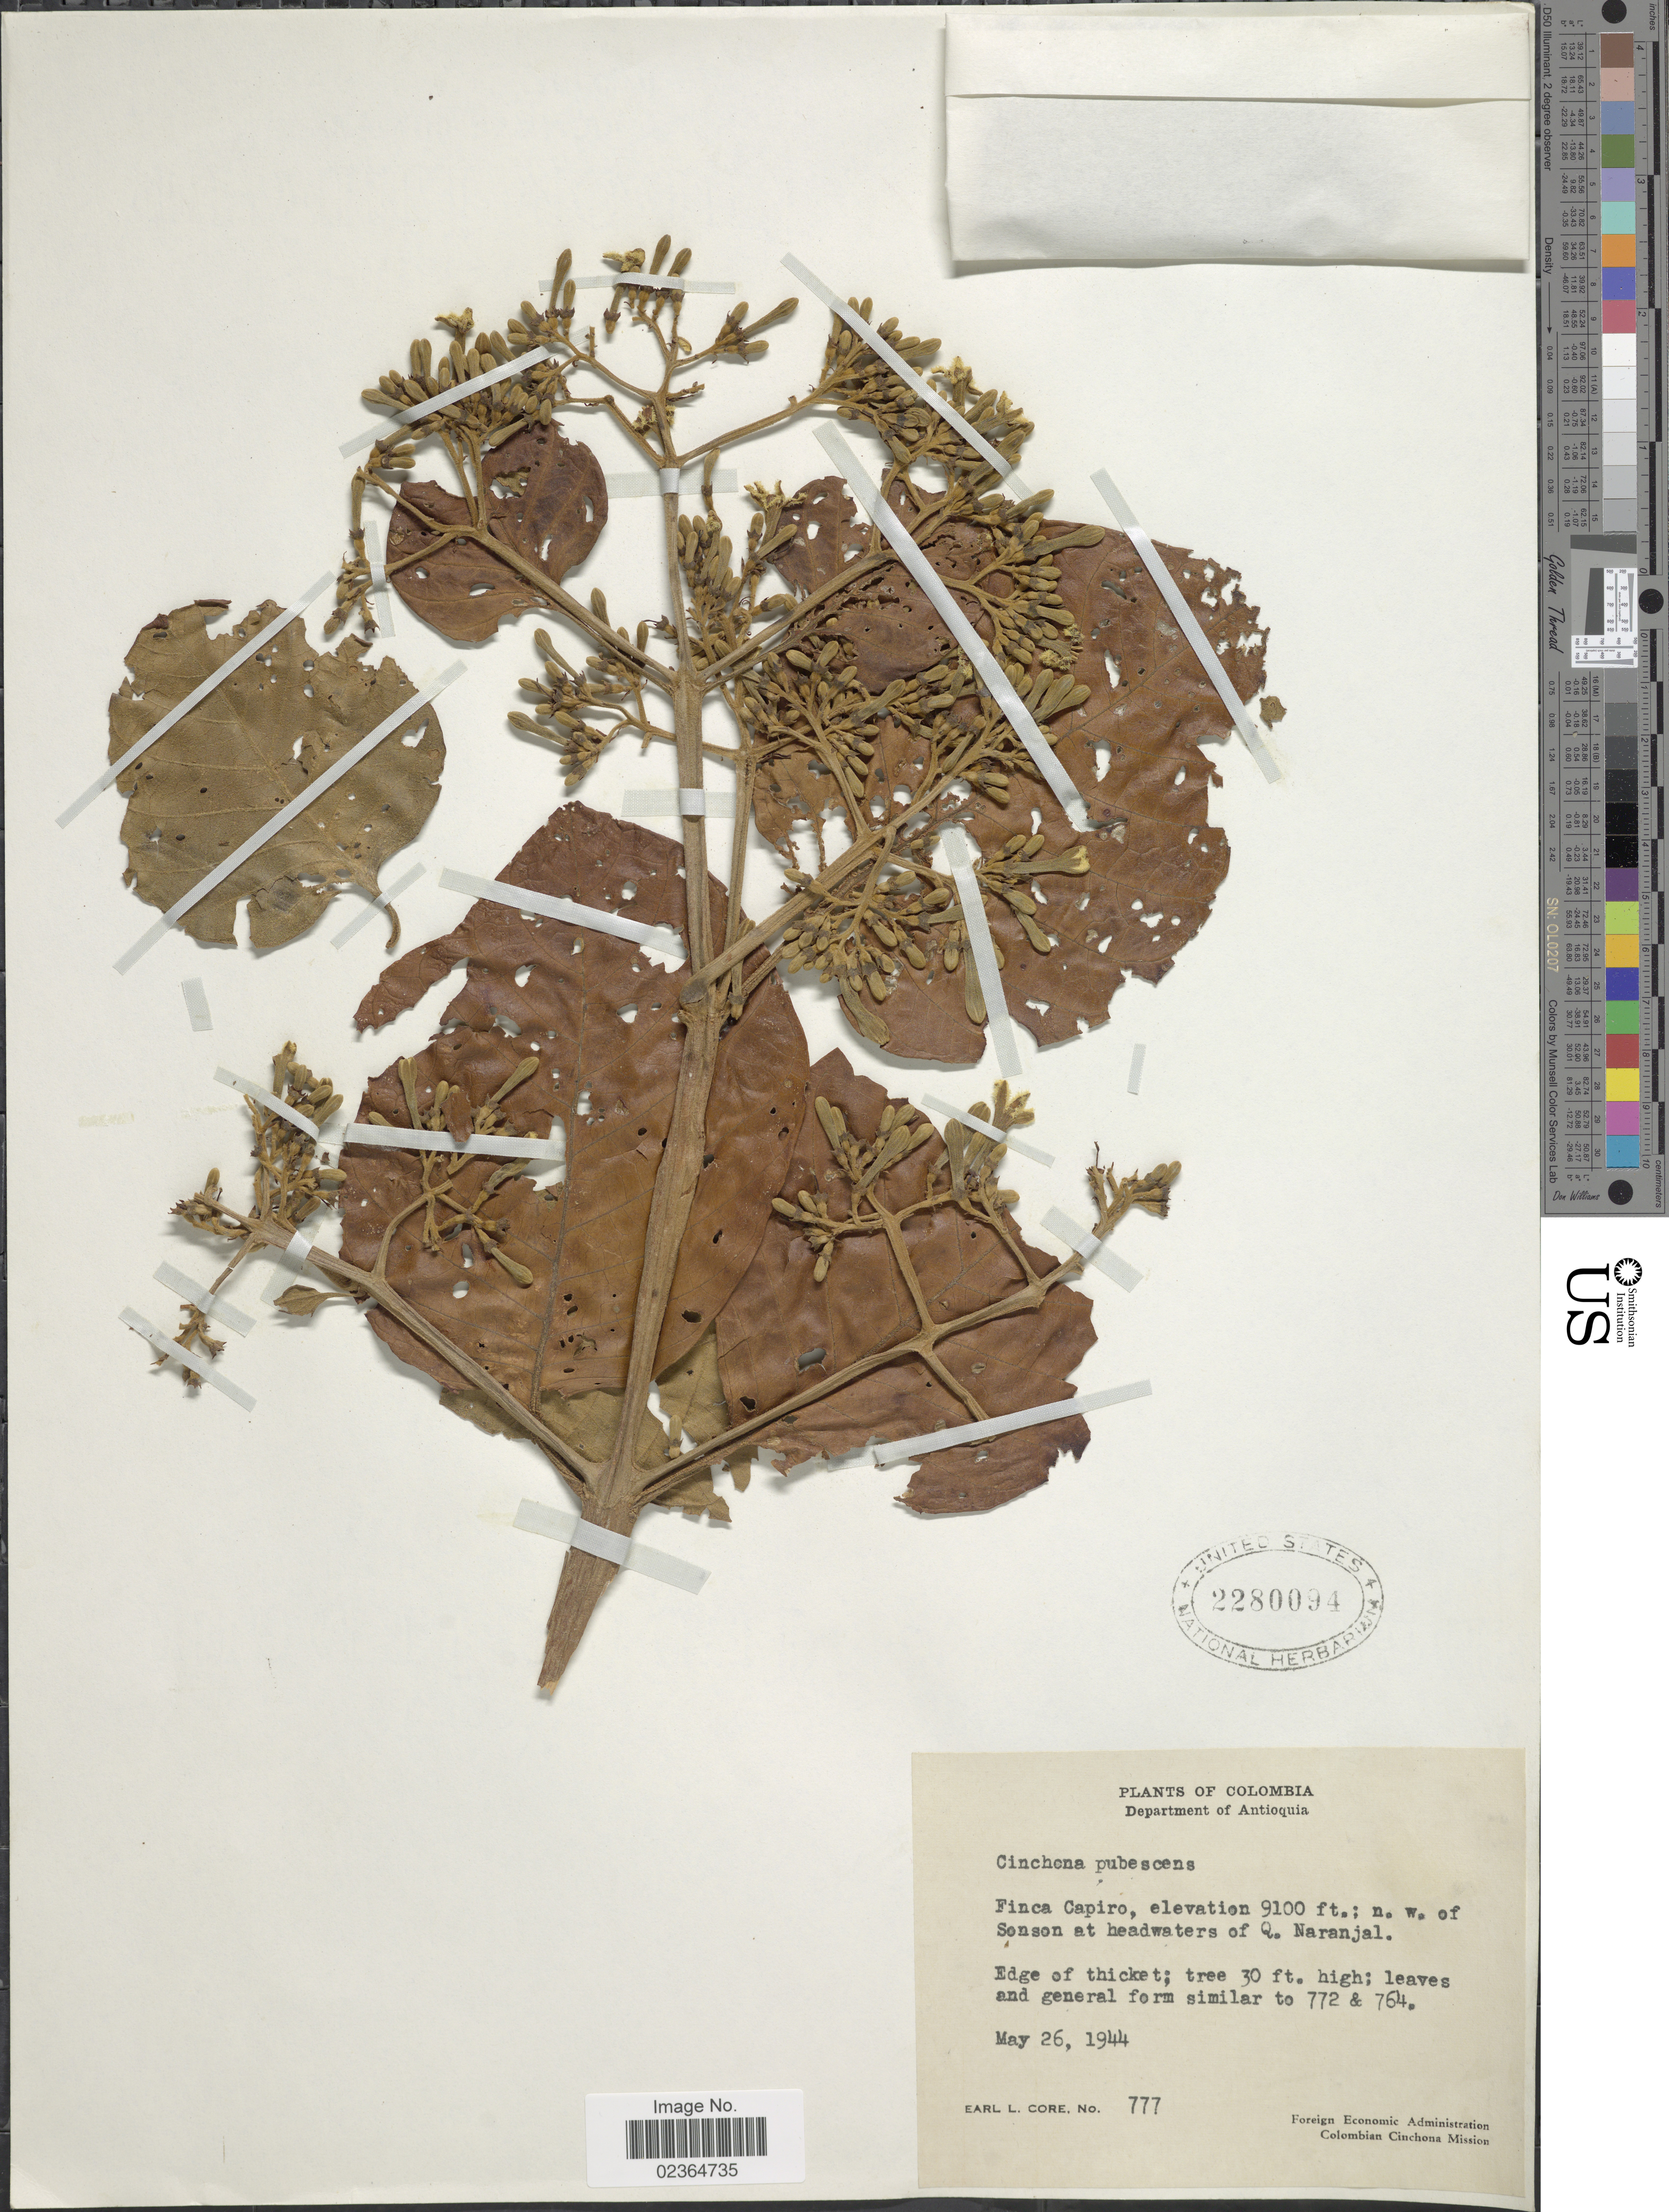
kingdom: Plantae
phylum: Tracheophyta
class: Magnoliopsida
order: Gentianales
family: Rubiaceae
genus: Cinchona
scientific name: Cinchona pubescens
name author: Vahl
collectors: E. L. Core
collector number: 777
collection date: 1944-05-26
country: Colombia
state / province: Antioquia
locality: Finca Capiro; n. w. of Sonson at headwaters of Q. Naranjal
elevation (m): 2774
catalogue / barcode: US 2280094